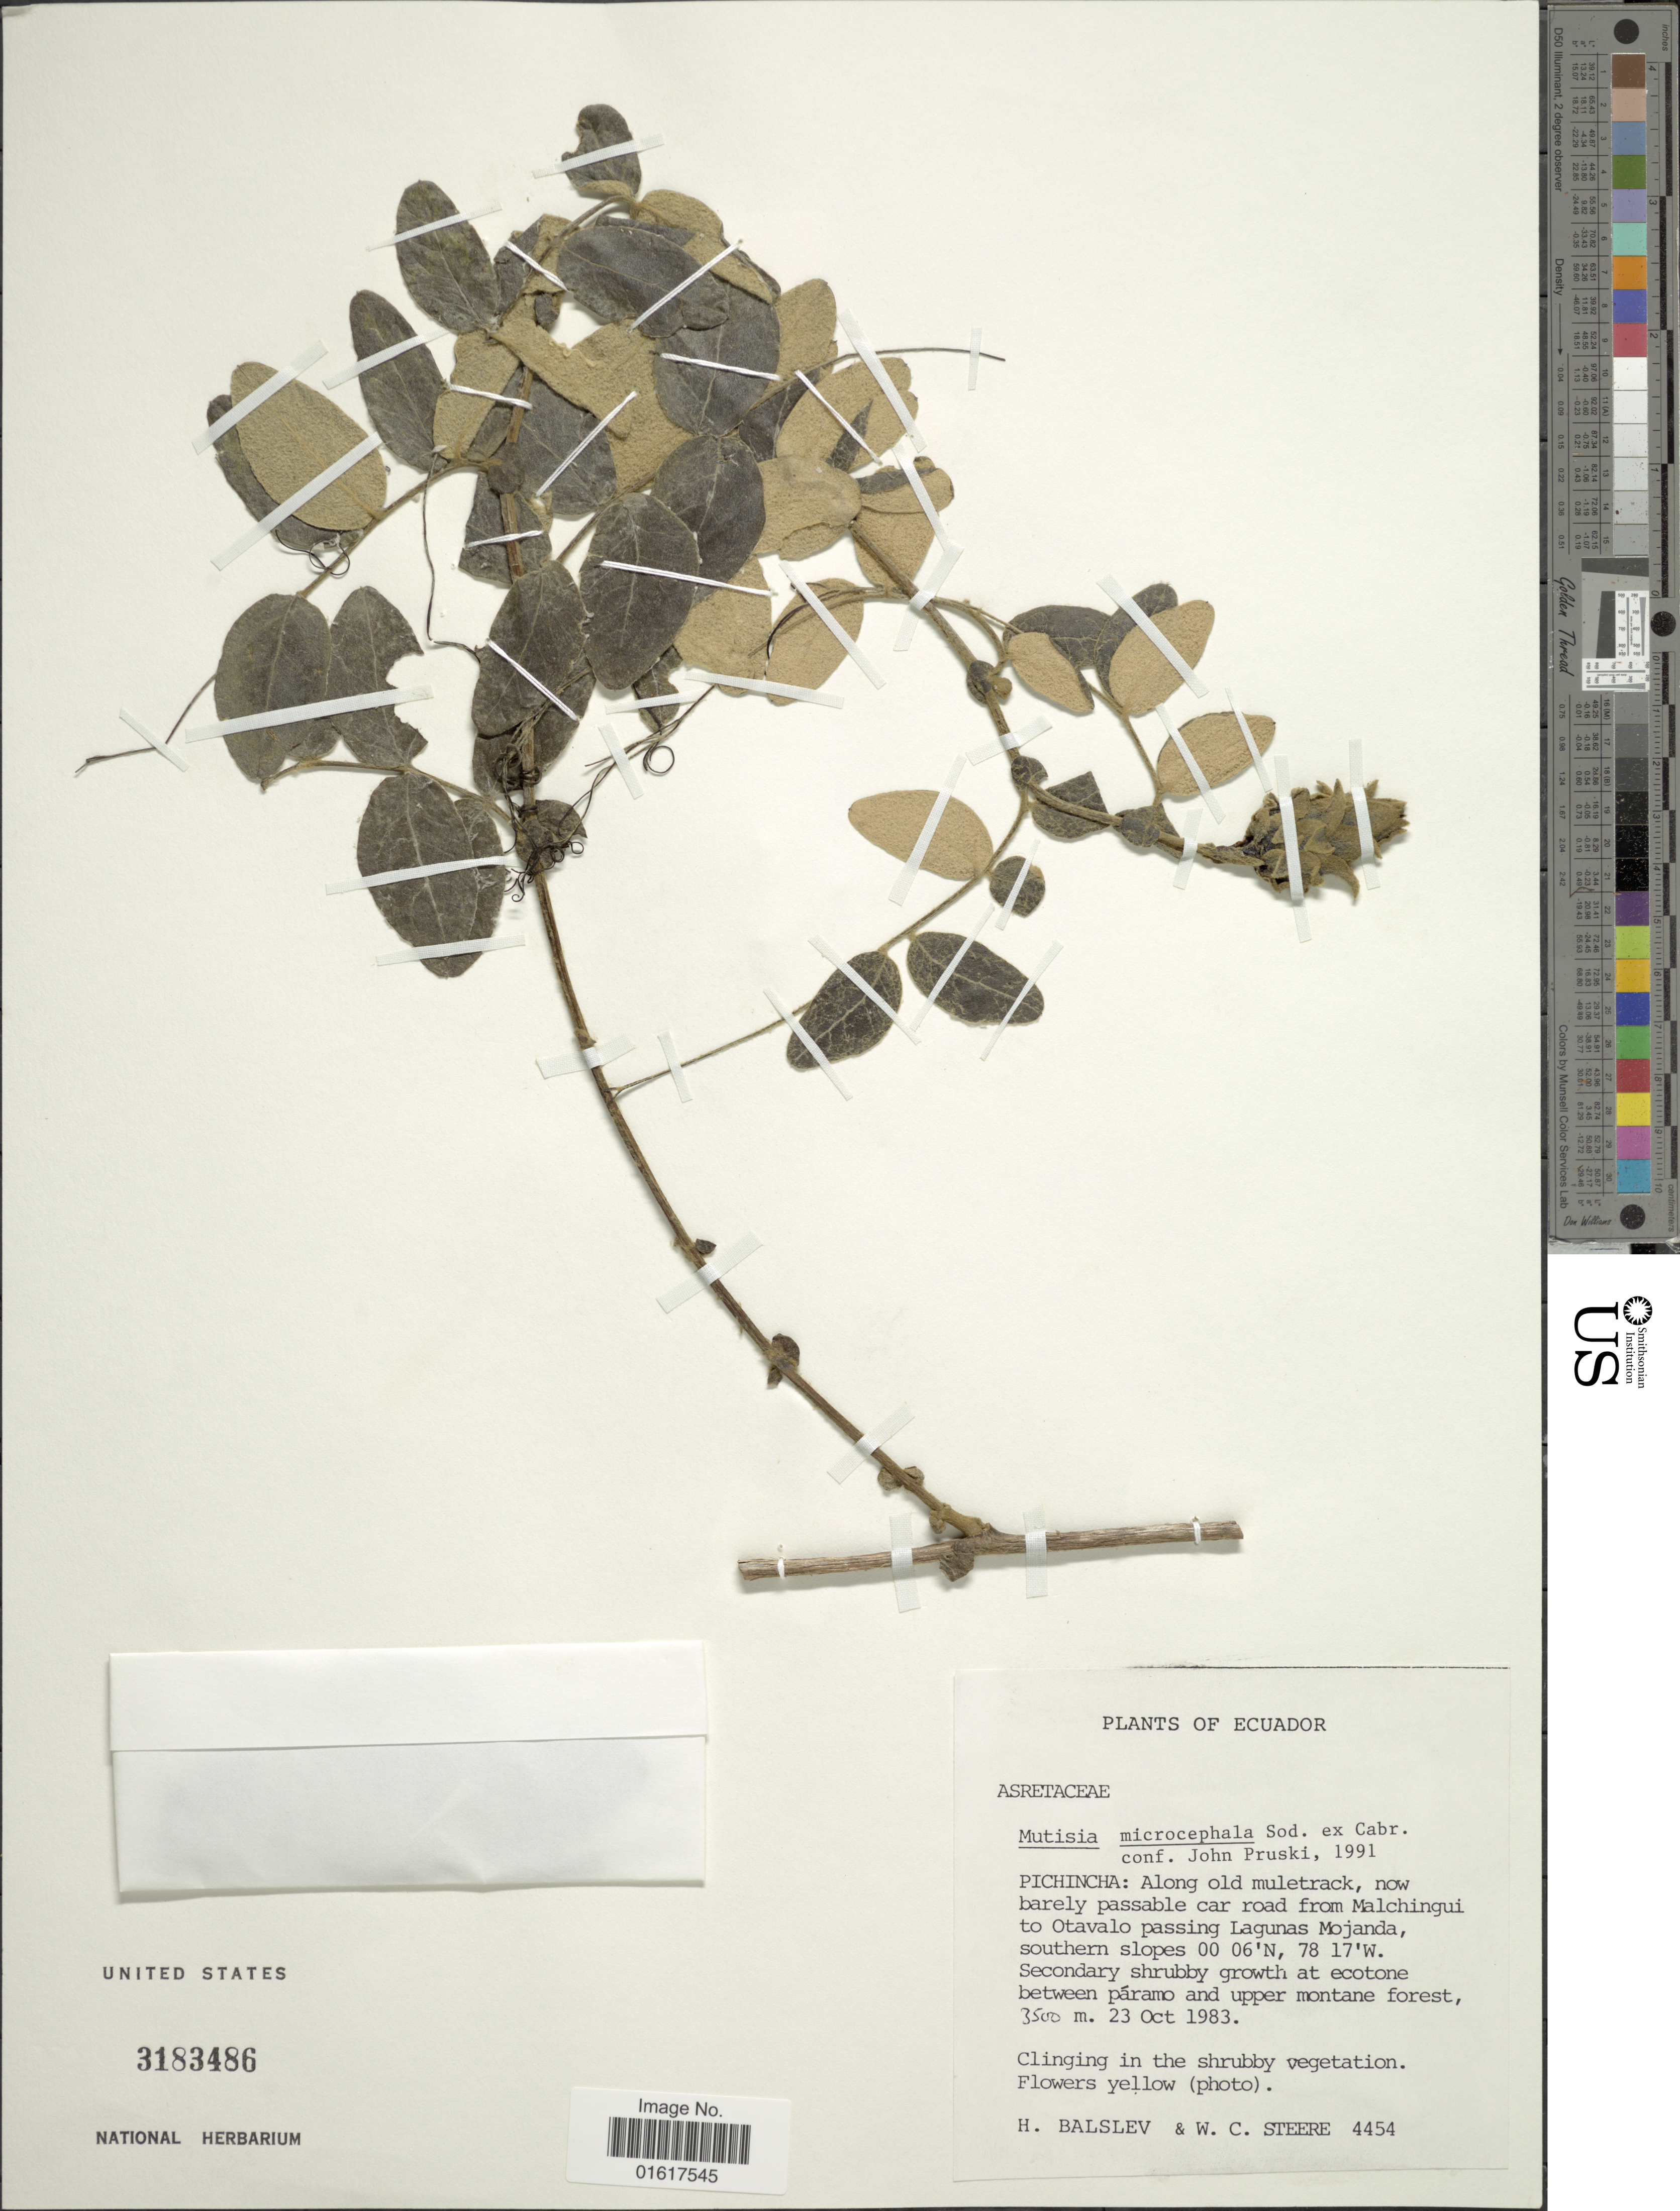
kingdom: Plantae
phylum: Tracheophyta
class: Magnoliopsida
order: Asterales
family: Asteraceae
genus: Mutisia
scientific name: Mutisia microcephala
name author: Sodiro ex Cabrera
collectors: H. Balslev & W. C. Steere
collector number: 4454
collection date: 1983-10-23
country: Ecuador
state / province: Pichincha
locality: Along old muletrack, now barely passable car road from Malchingui to Otavalo passing Lagunas Mojanda, southern slopes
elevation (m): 3500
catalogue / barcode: US 3183486